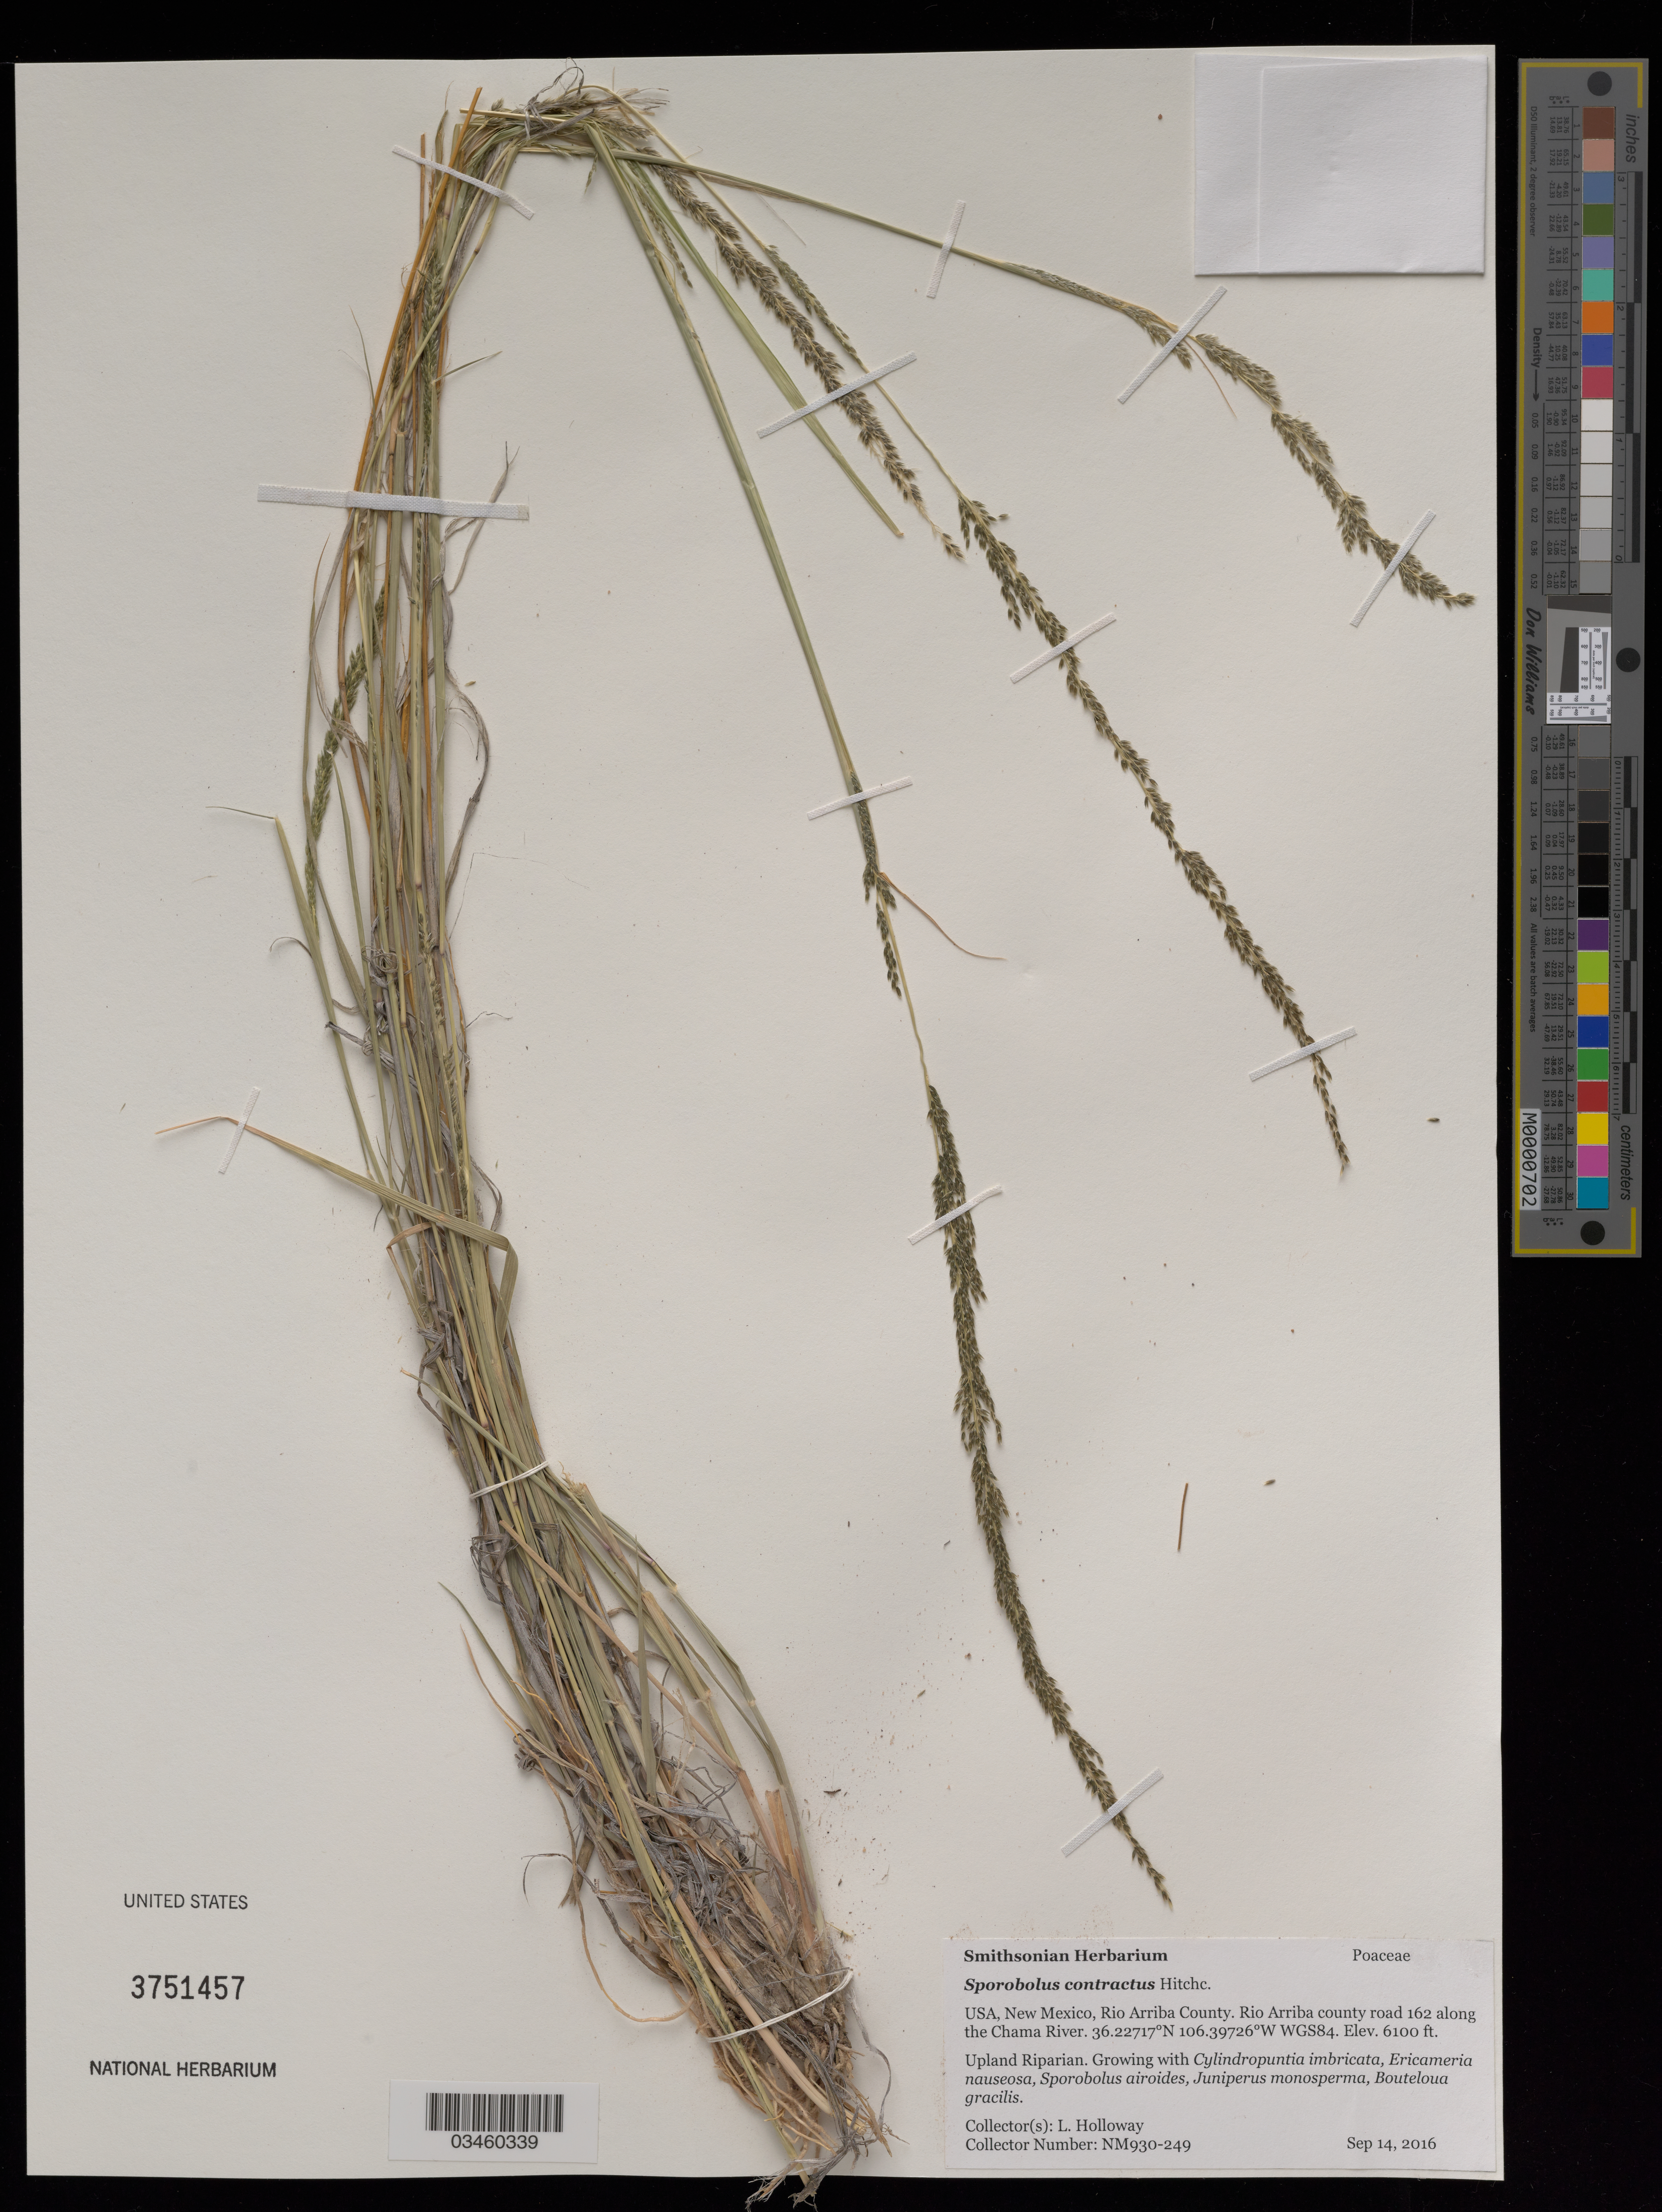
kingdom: Plantae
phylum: Tracheophyta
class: Liliopsida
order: Poales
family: Poaceae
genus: Sporobolus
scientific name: Sporobolus contractus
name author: Hitchc.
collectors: L. Holloway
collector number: NM930-249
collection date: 2016-09-14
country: United States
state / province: New Mexico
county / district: Rio Arriba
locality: County Road 162 along the Chama River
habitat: Upland Riparian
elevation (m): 1859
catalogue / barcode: US 3751457